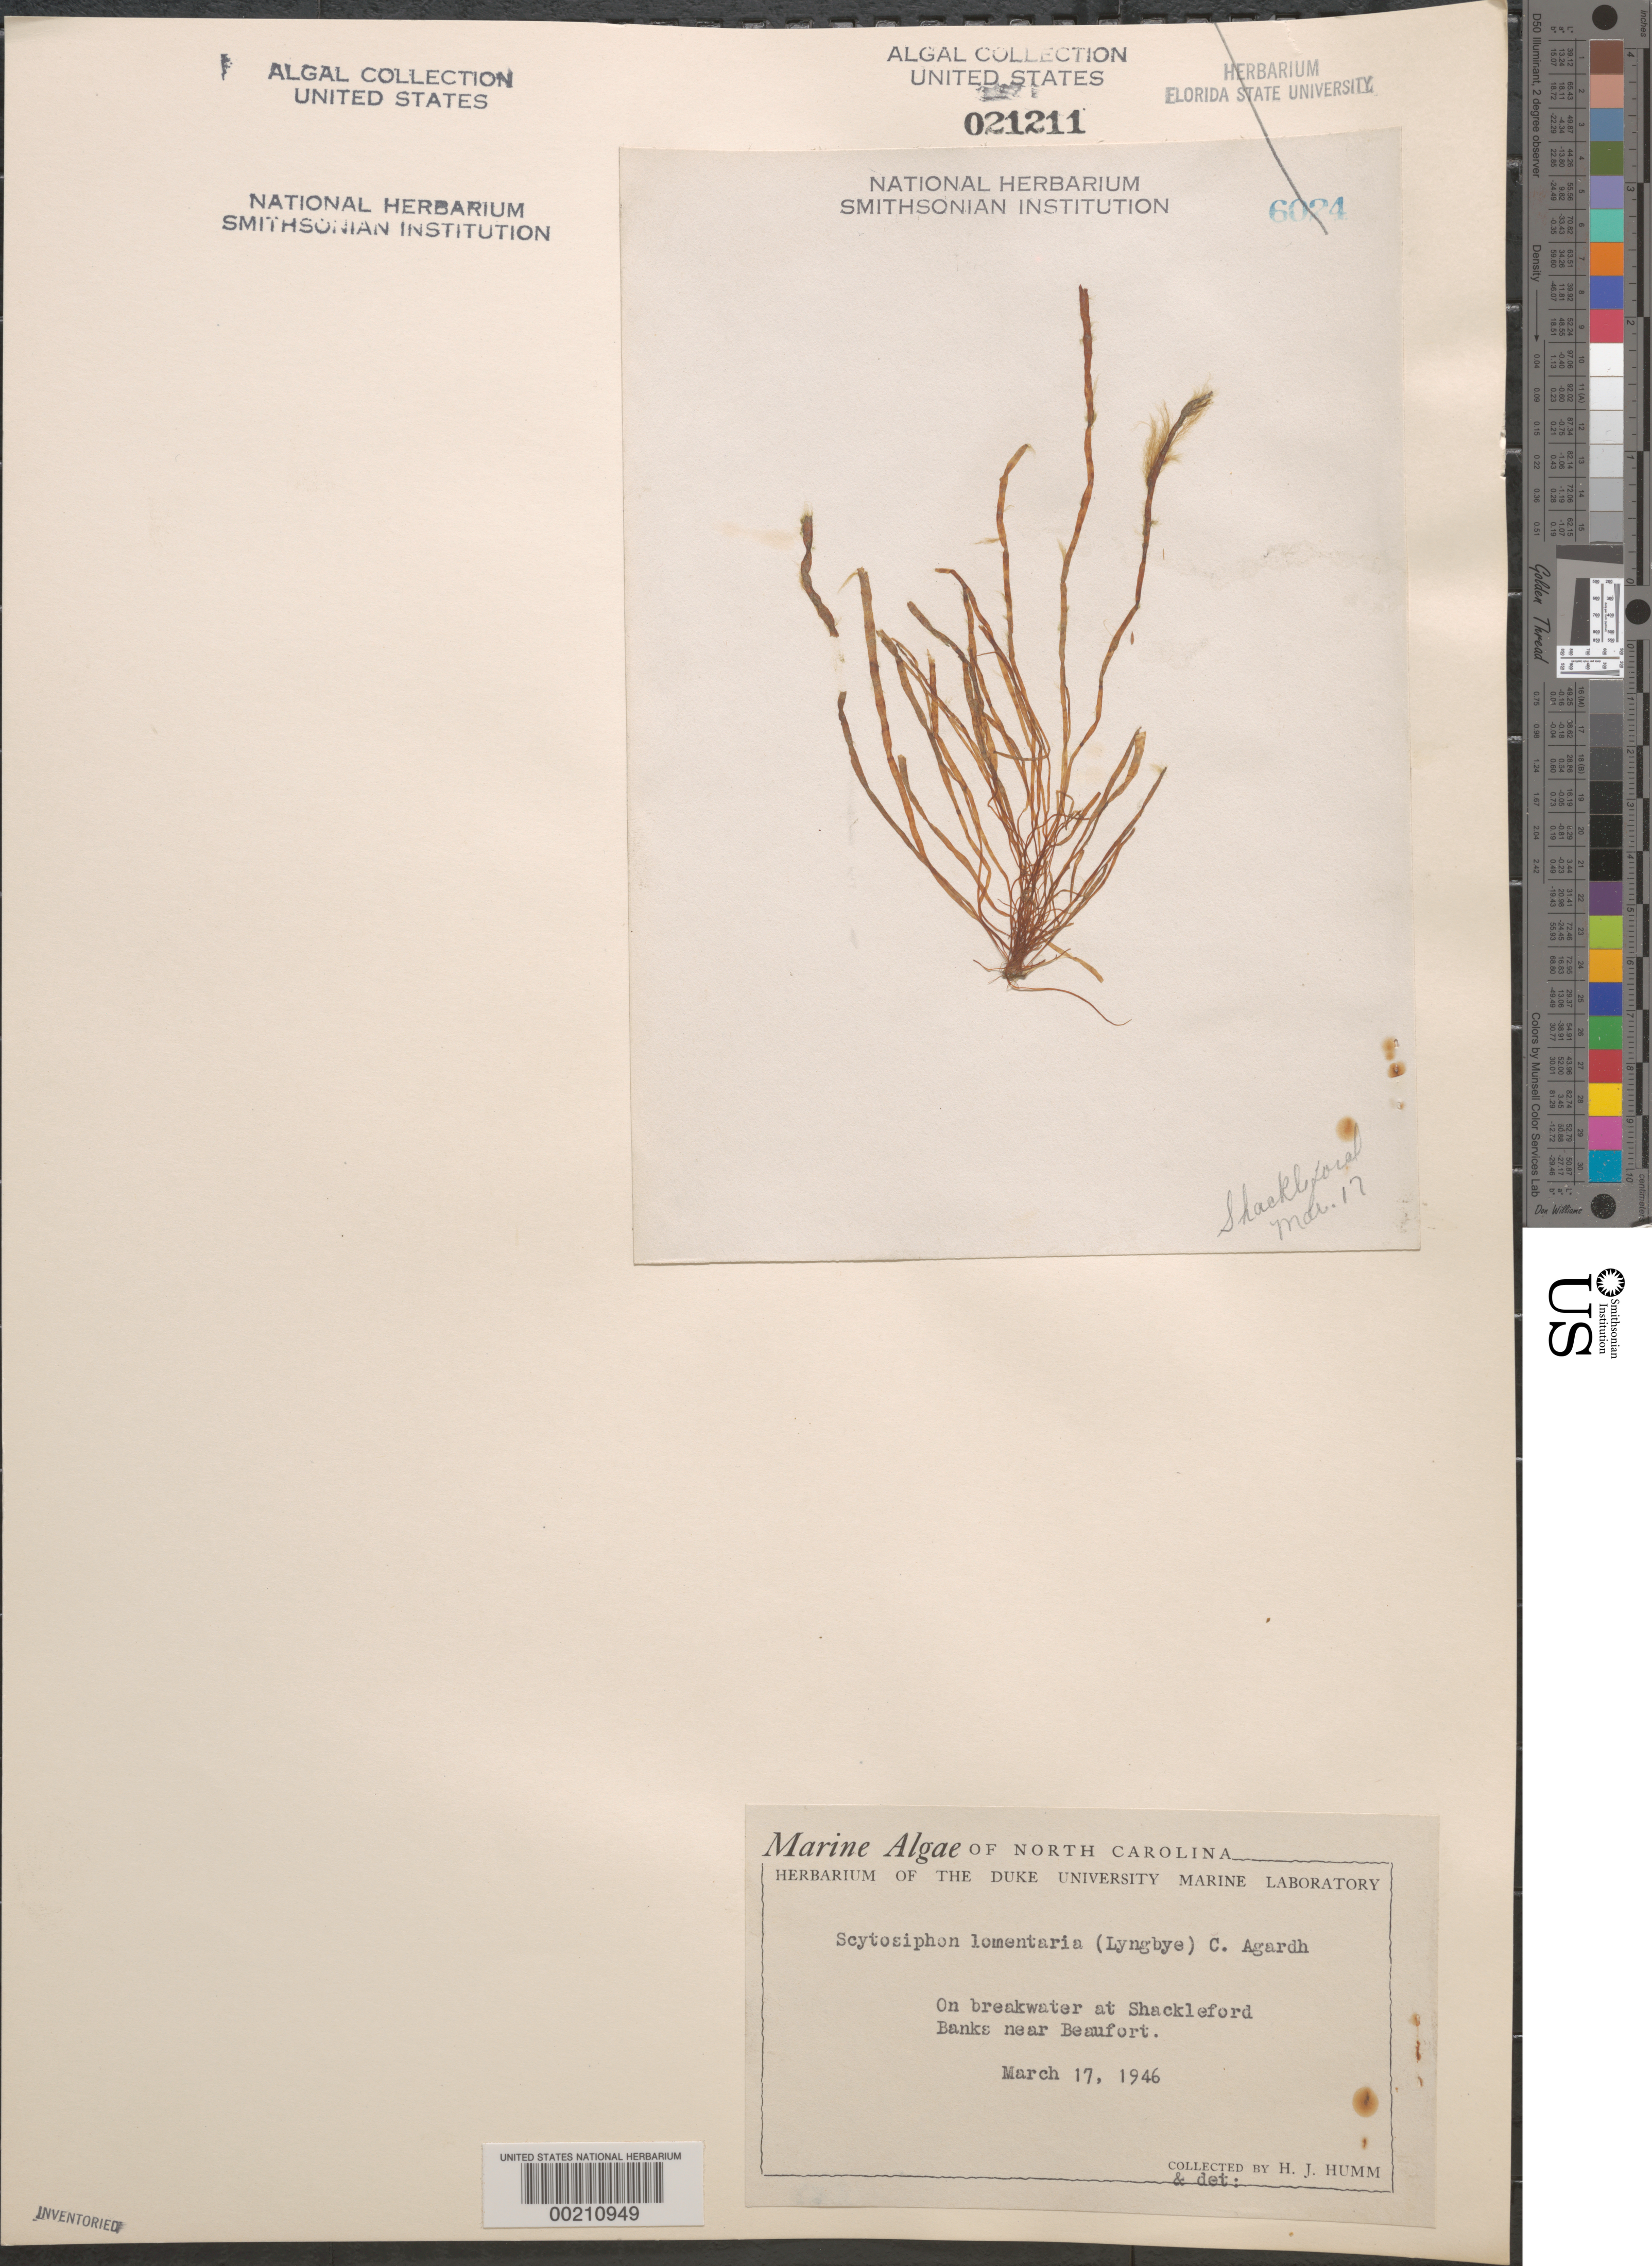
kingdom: Chromista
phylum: Ochrophyta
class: Phaeophyceae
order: Scytosiphonales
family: Scytosiphonaceae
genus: Scytosiphon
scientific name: Scytosiphon lomentaria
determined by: Humm, Harold J.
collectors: H. J. Humm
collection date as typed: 17 Mar 1946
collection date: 1946-03-17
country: United States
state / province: North Carolina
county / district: Carteret County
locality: Shackleford Banks near Beaufort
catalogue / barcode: US 21211